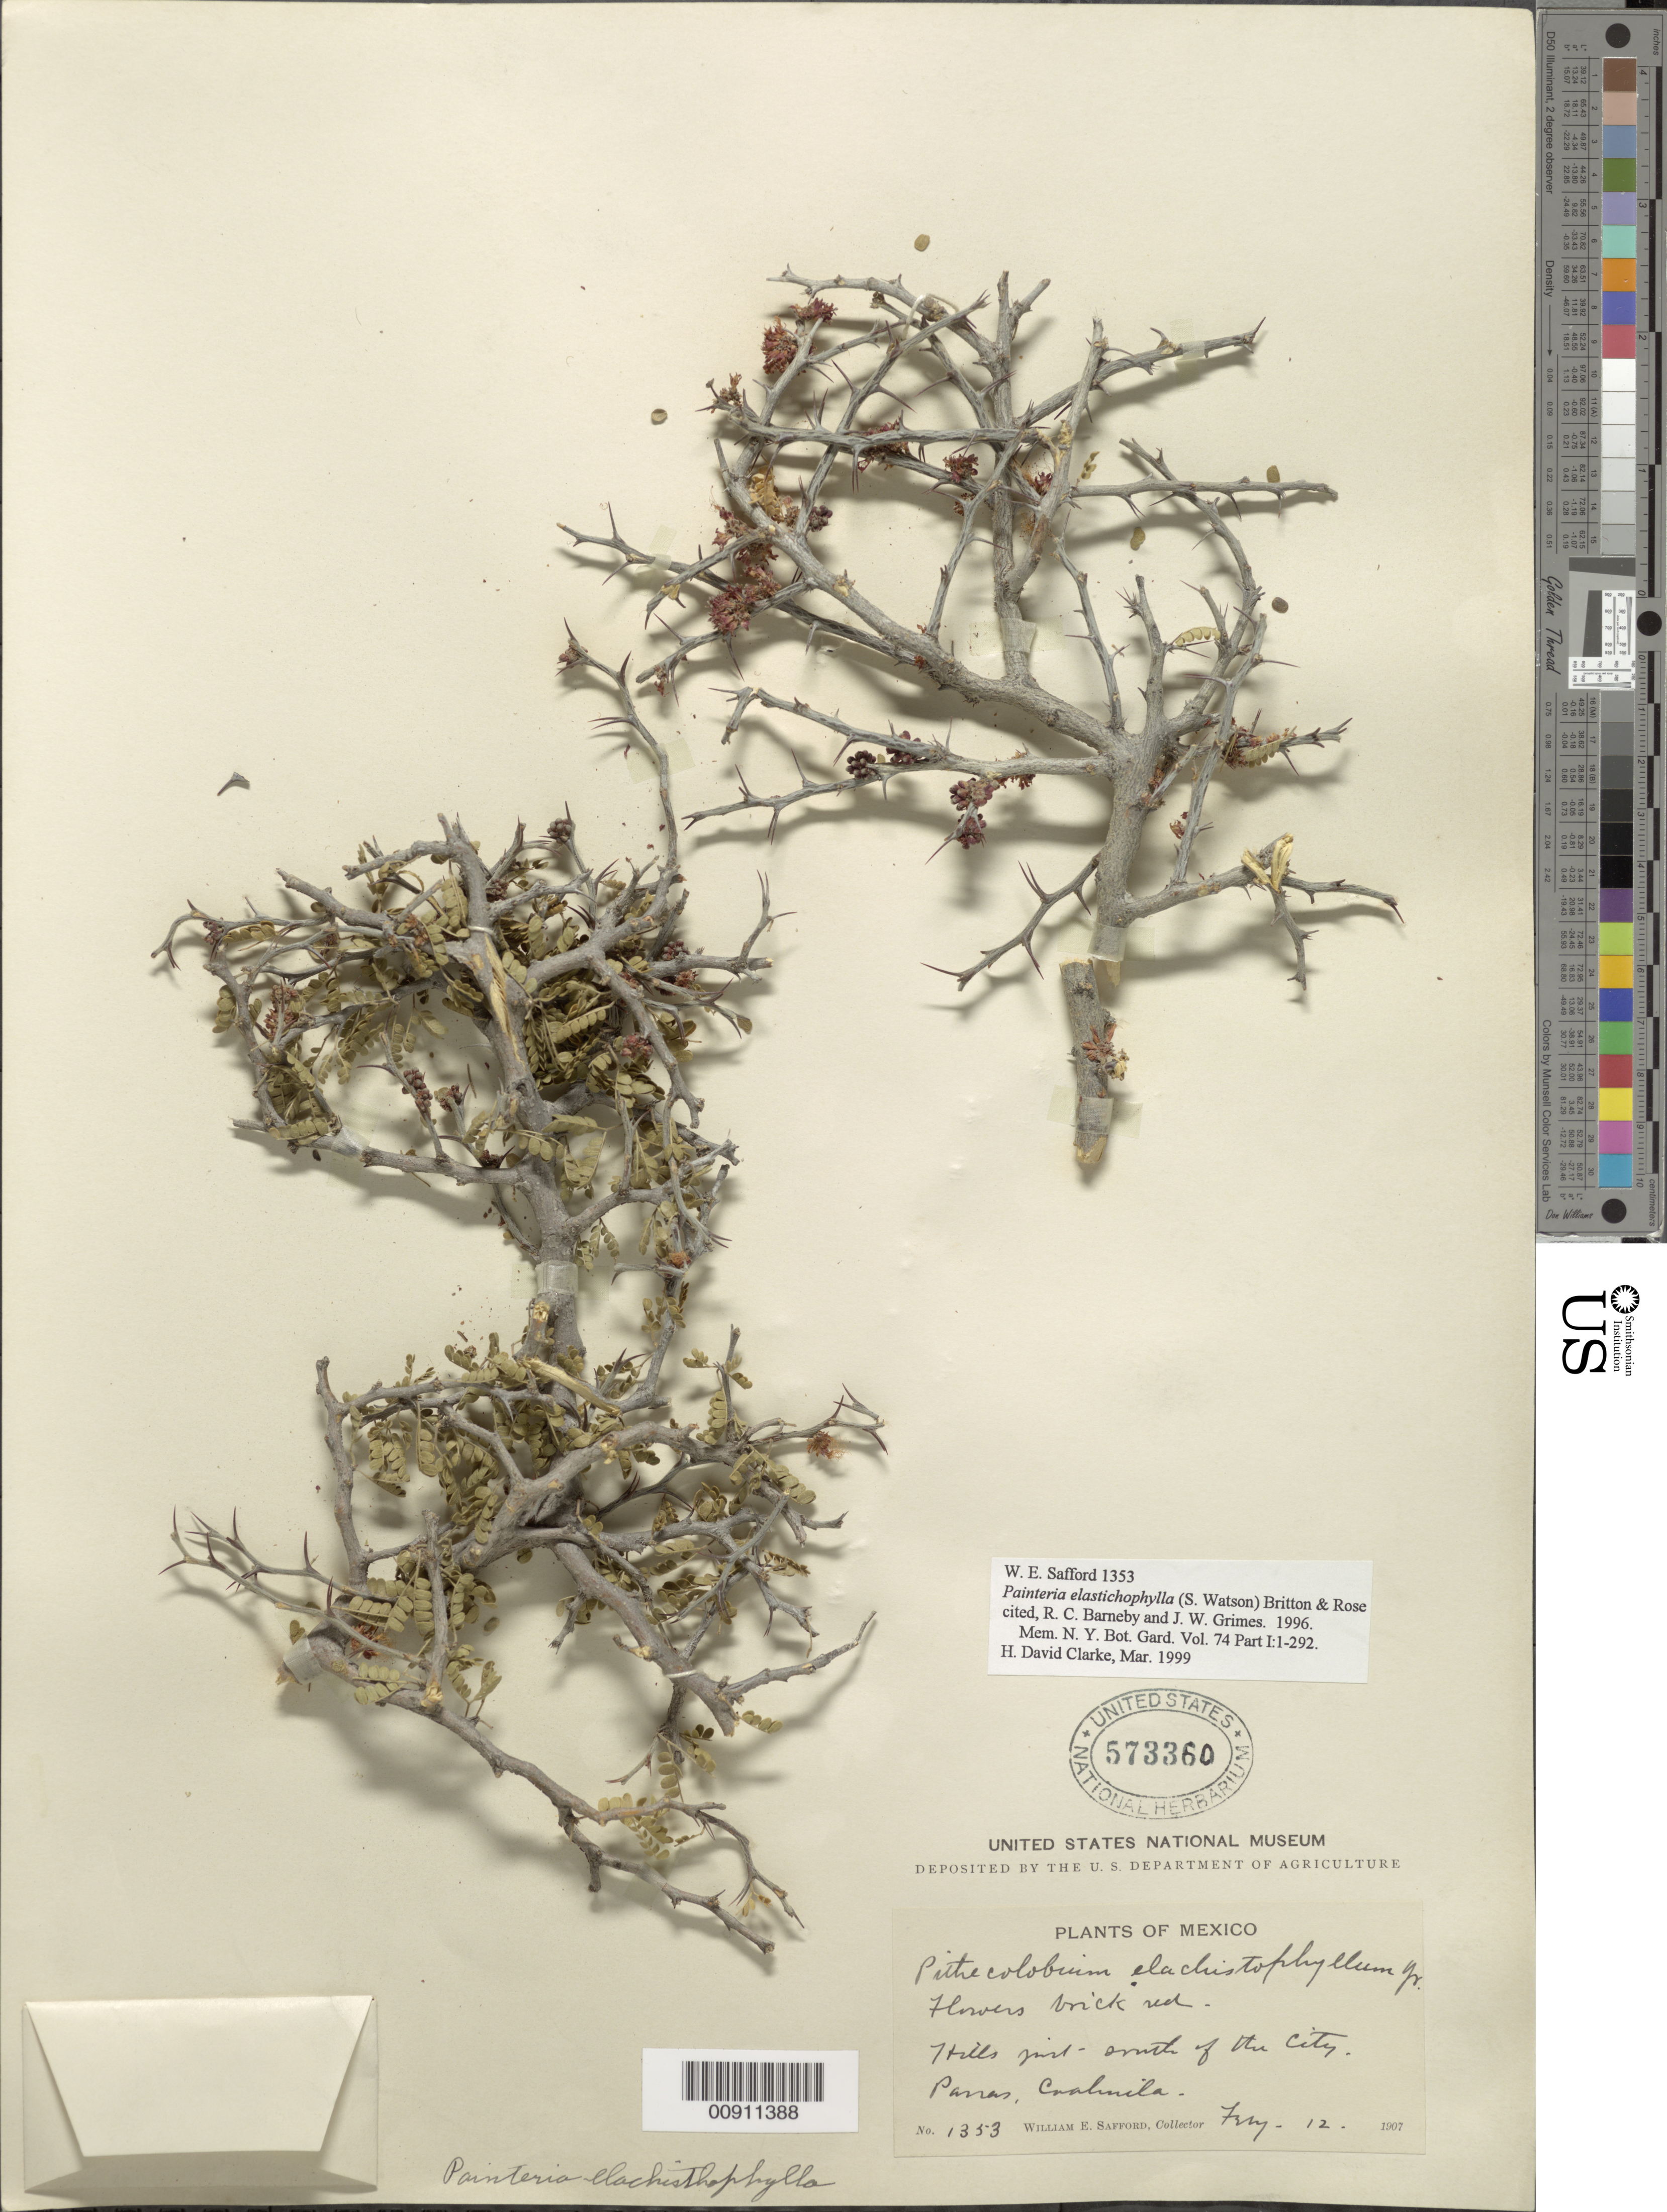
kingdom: Plantae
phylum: Tracheophyta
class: Magnoliopsida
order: Fabales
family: Fabaceae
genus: Painteria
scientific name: Painteria elachistophylla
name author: (A. Gray ex S. Watson) Britton & Rose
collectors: W. E. Safford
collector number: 1353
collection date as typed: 12 Feb 1907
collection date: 1907-02-12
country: Mexico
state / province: Coahuila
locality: Hills just south of the city Parras, Coahuila.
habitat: Hills.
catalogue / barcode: US 573360